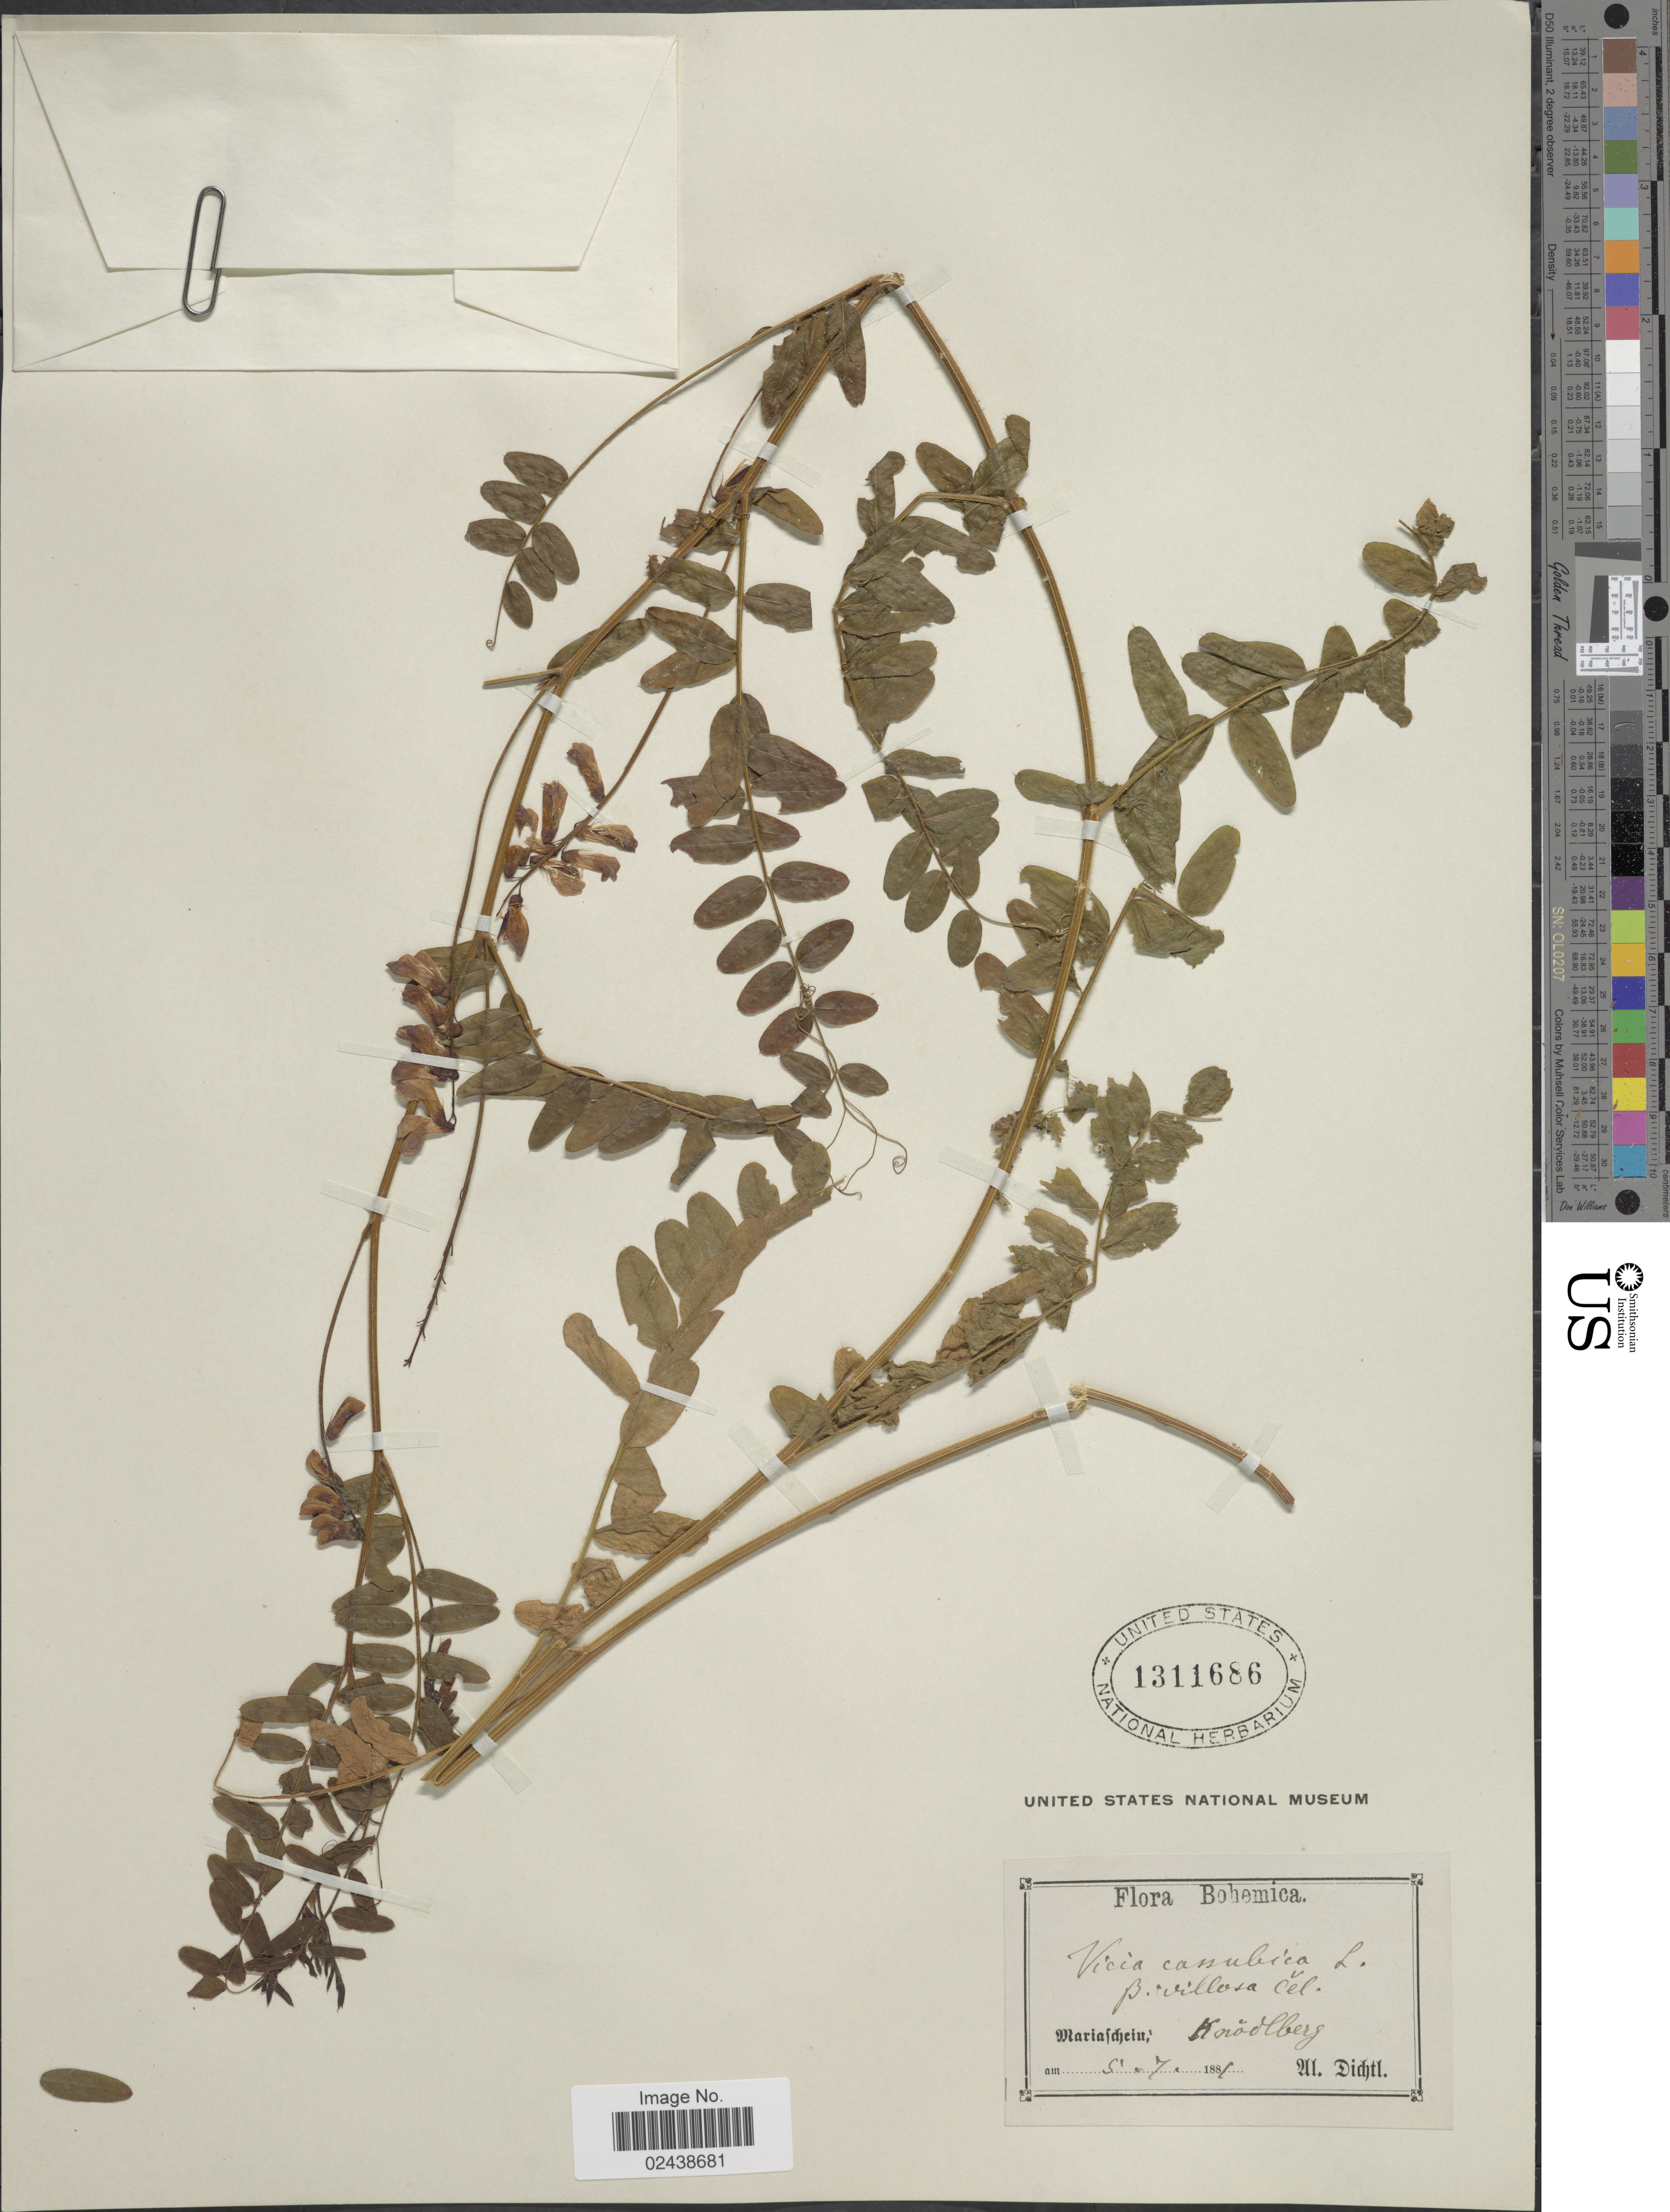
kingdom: Plantae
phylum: Tracheophyta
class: Magnoliopsida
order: Fabales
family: Fabaceae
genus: Vicia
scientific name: Vicia cassubica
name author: L.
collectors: W. Dichtl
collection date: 1881-07-05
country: Czechia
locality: Bohemica. Mariaschein: Konodlberg [interpreted]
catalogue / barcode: US 1311686